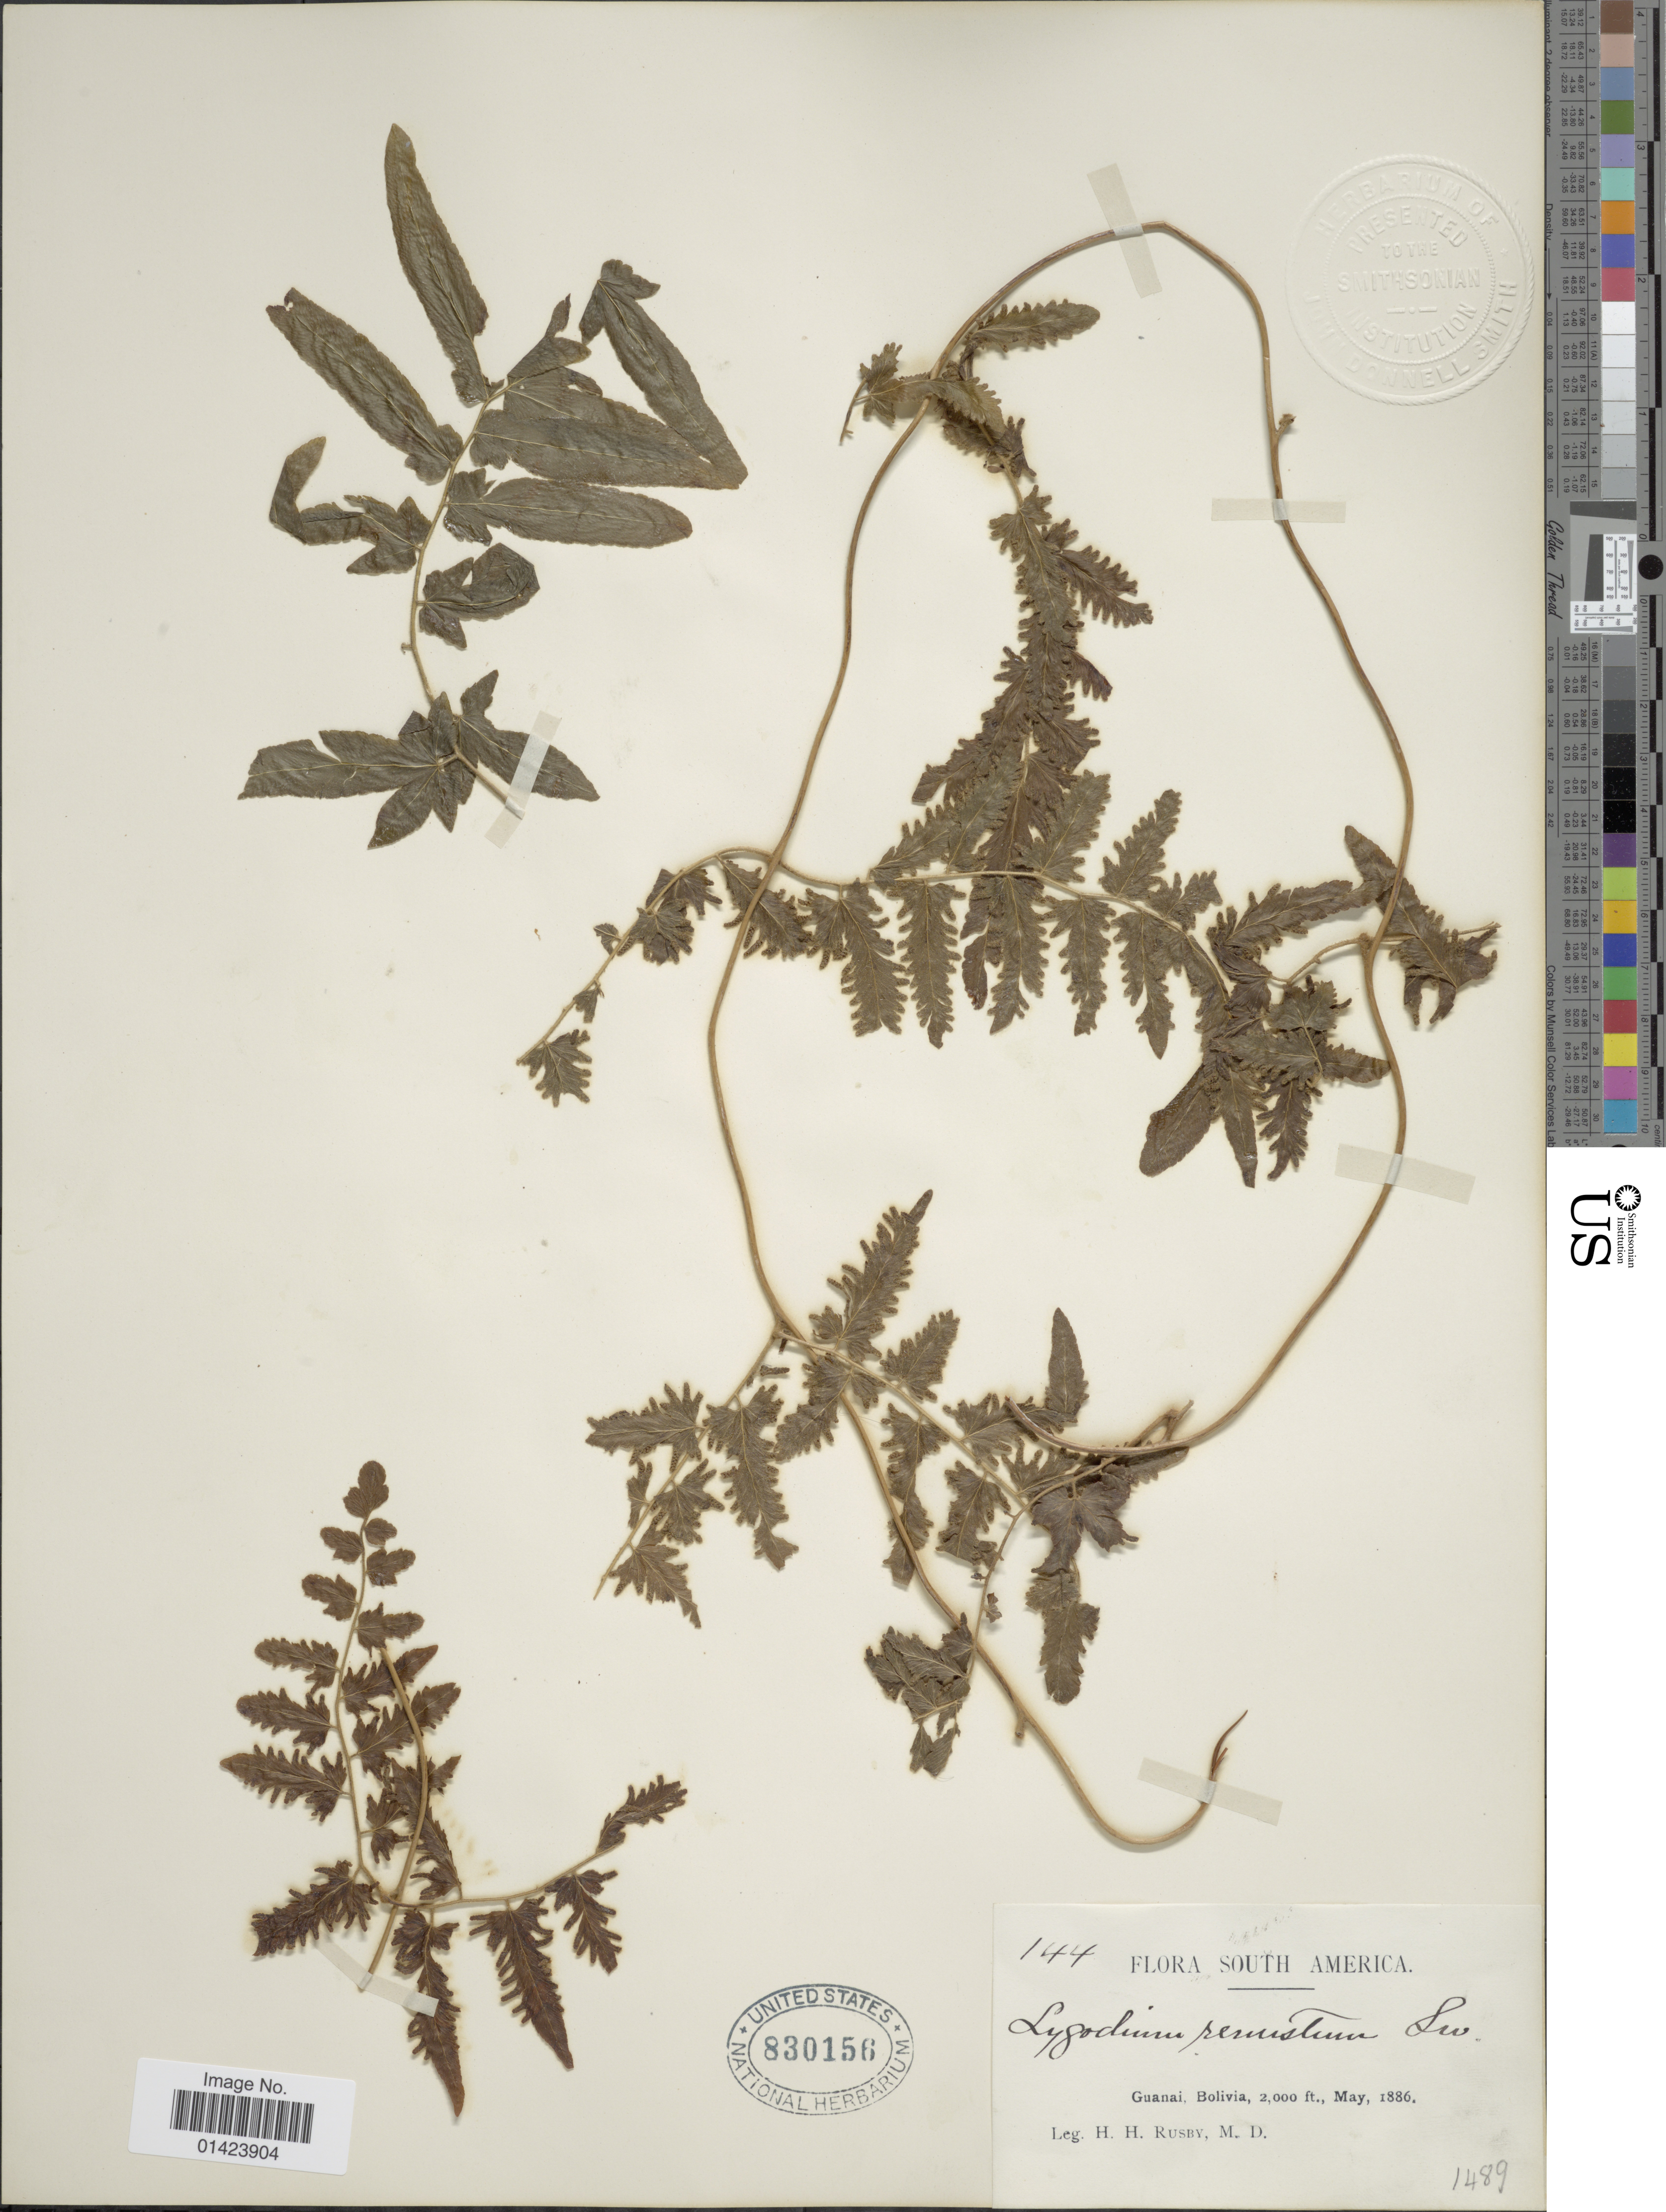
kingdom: Plantae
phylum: Tracheophyta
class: Polypodiopsida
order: Schizaeales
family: Lygodiaceae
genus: Lygodium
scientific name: Lygodium venustum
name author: Sw.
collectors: H. H. Rusby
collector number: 144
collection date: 1886-05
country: Bolivia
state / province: La Páz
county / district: Larecaja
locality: Guanay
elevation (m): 610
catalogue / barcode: US 830156